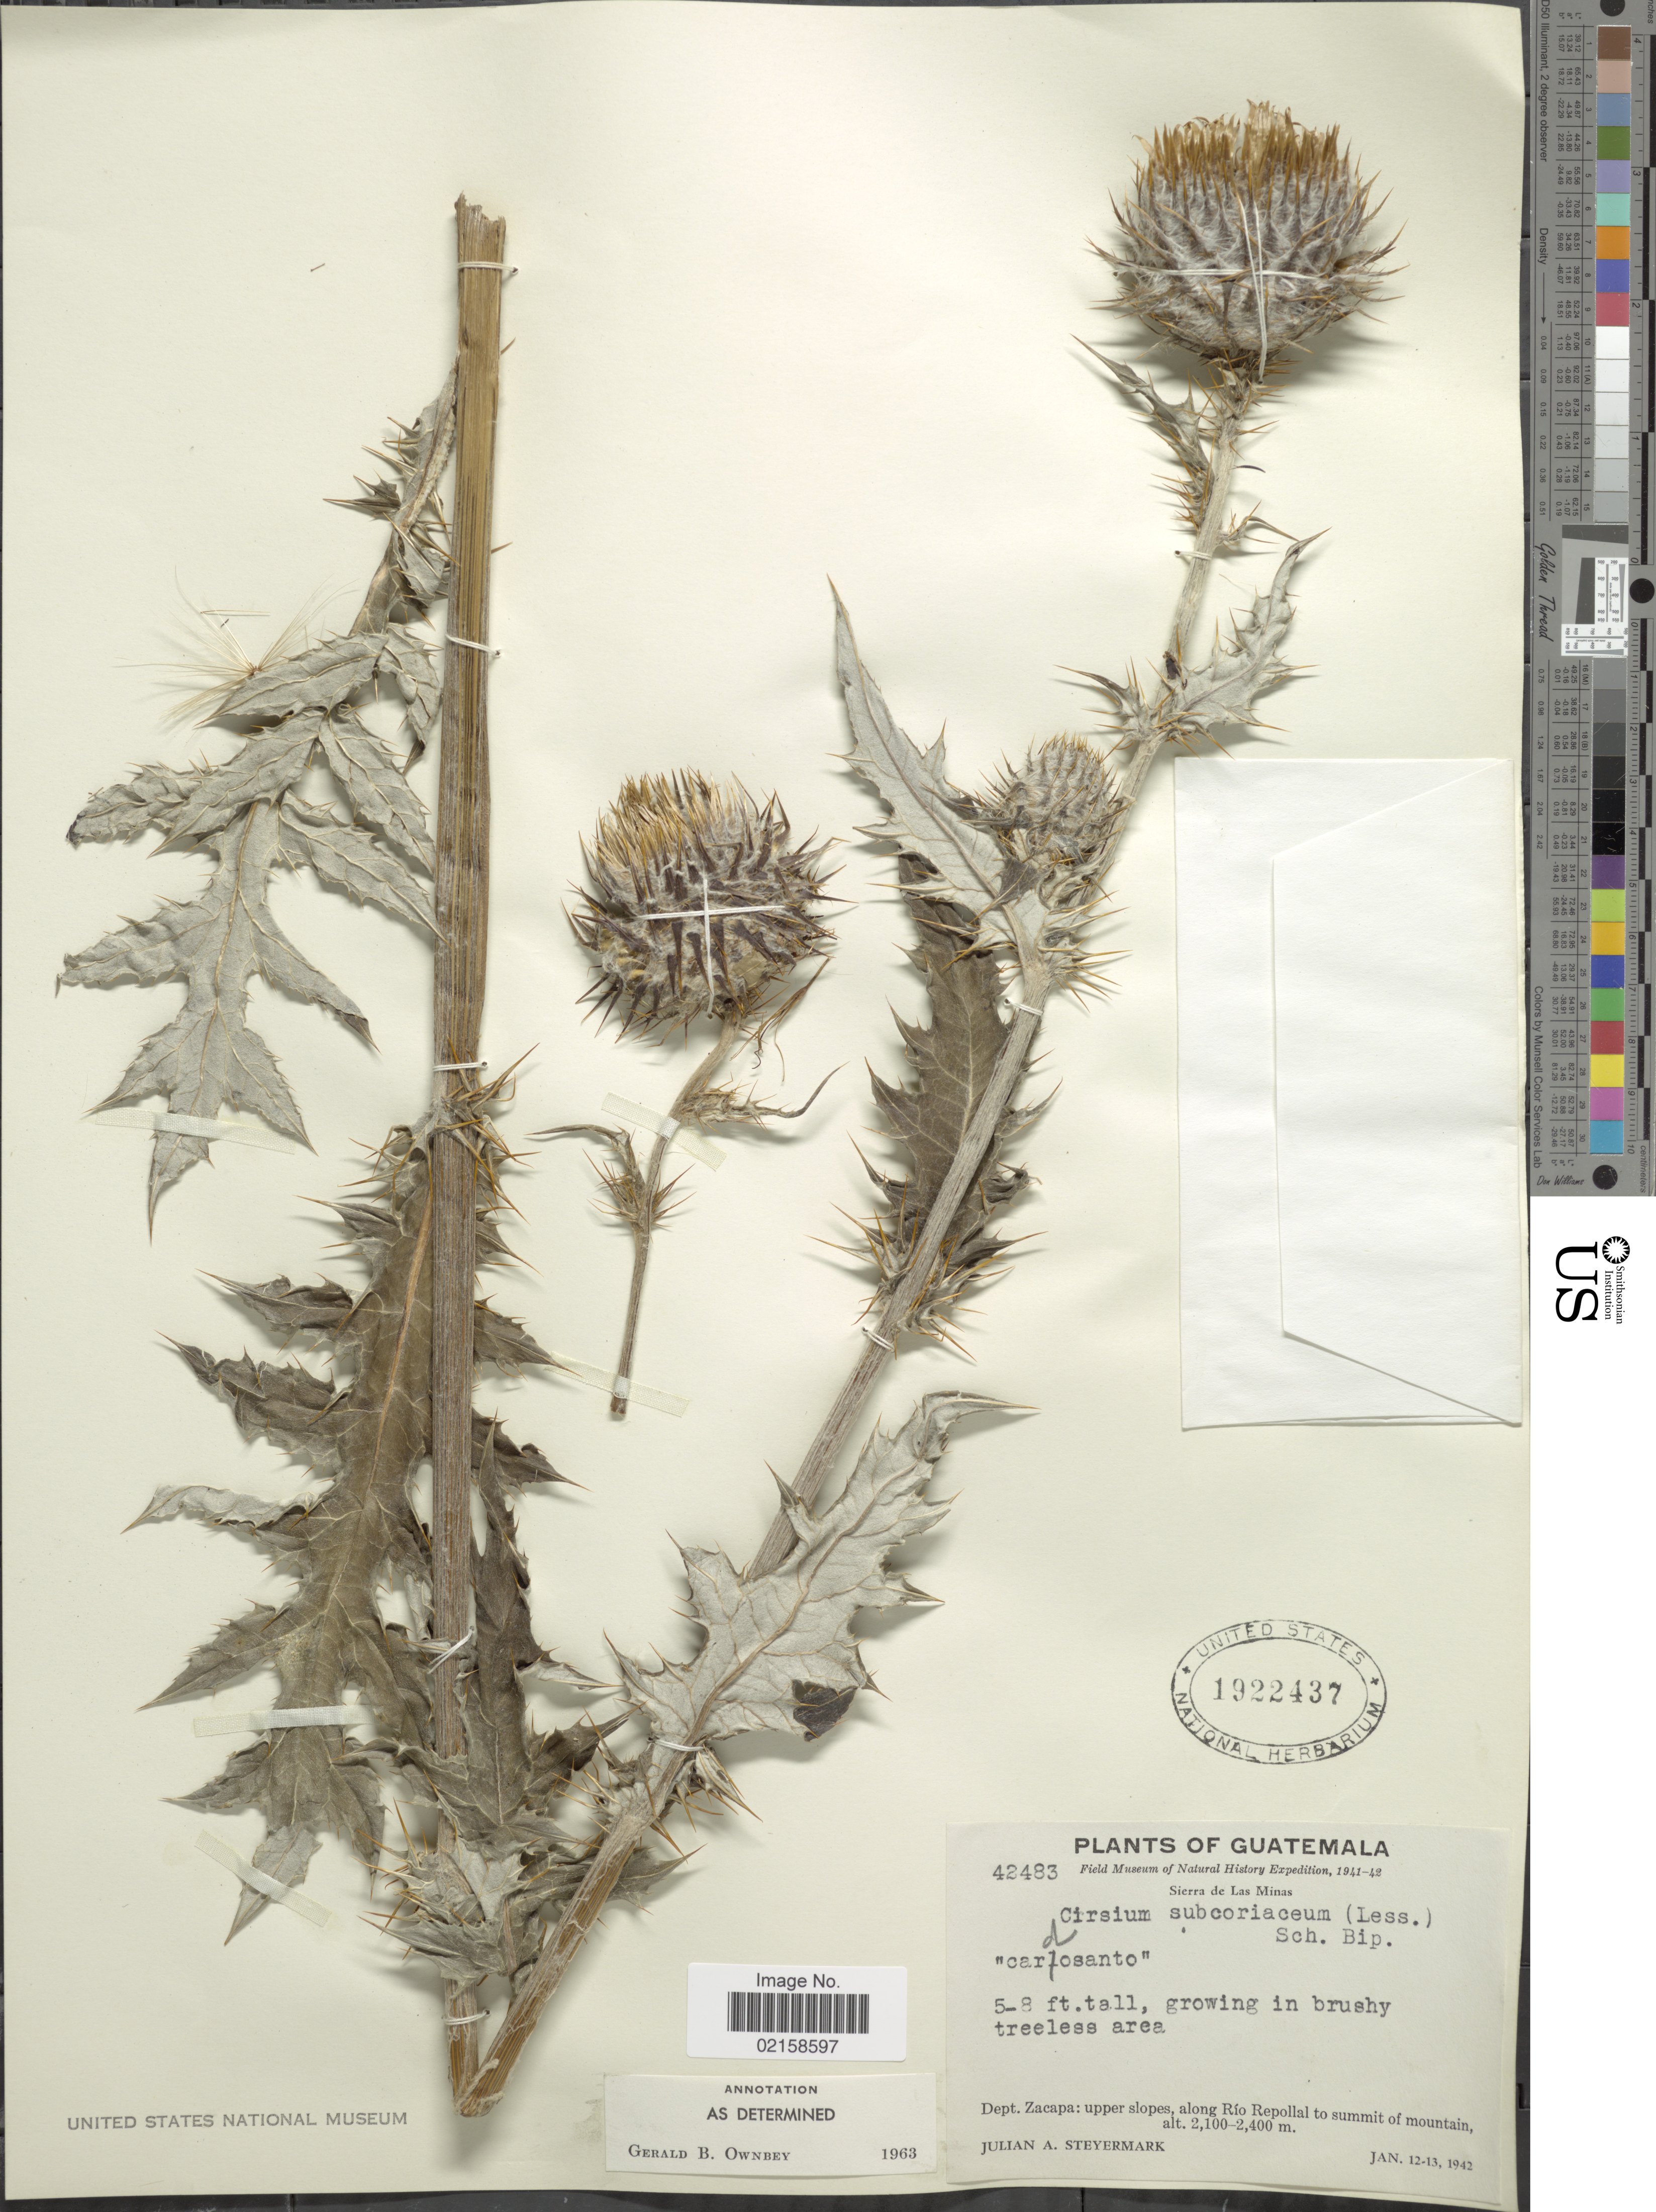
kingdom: Plantae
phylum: Tracheophyta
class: Magnoliopsida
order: Asterales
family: Asteraceae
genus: Cirsium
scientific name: Cirsium subcoriaceum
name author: (Less.) Sch. Bip.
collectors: J. Steyermark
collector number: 42483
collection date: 1942-01-12/1942-01-13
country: Guatemala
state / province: Zacapa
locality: Sierra de Las Minas, upper slopes, along Rio Repollal to summit of mountain.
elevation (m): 2100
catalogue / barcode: US 1922437